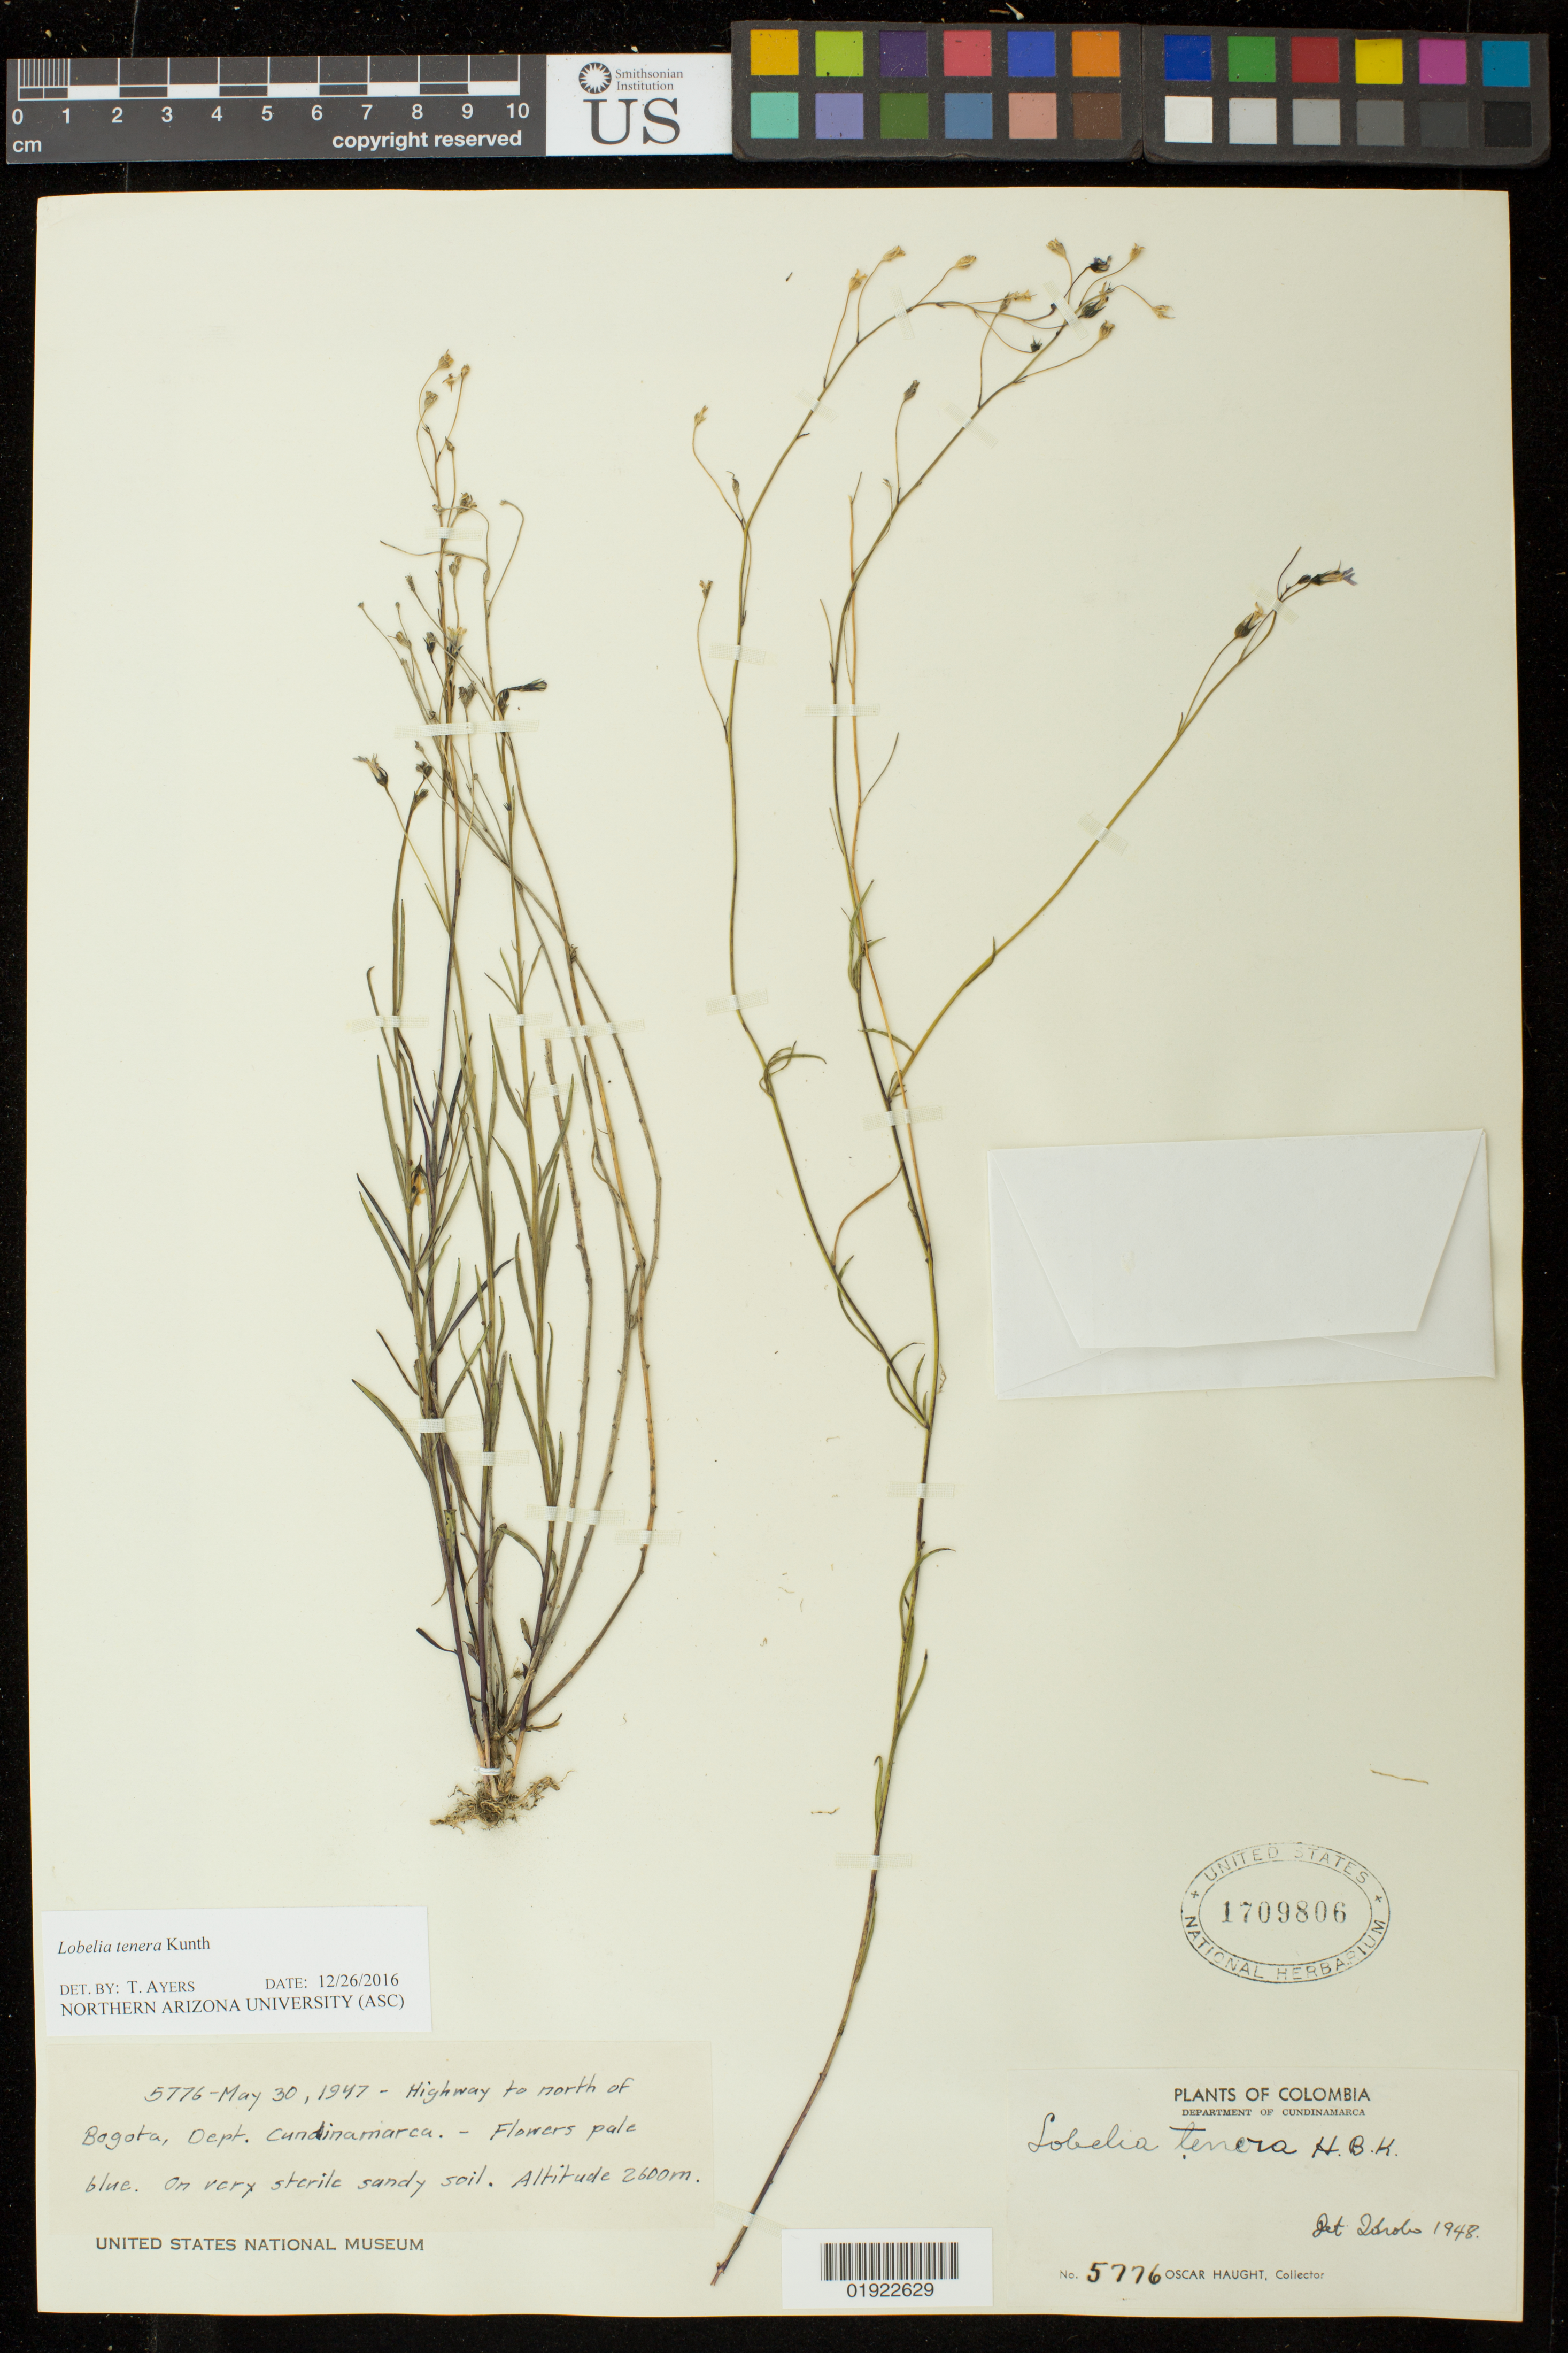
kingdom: Plantae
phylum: Tracheophyta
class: Magnoliopsida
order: Asterales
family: Campanulaceae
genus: Lobelia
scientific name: Lobelia tenera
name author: Kunth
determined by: Ayers, Tina J.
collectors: O. L. Haught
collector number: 5776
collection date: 1947-05-20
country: Colombia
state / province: Cundinamarca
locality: Highway to north of Bogota.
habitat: On very sterile sandy soil.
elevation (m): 2600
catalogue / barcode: US 1709806